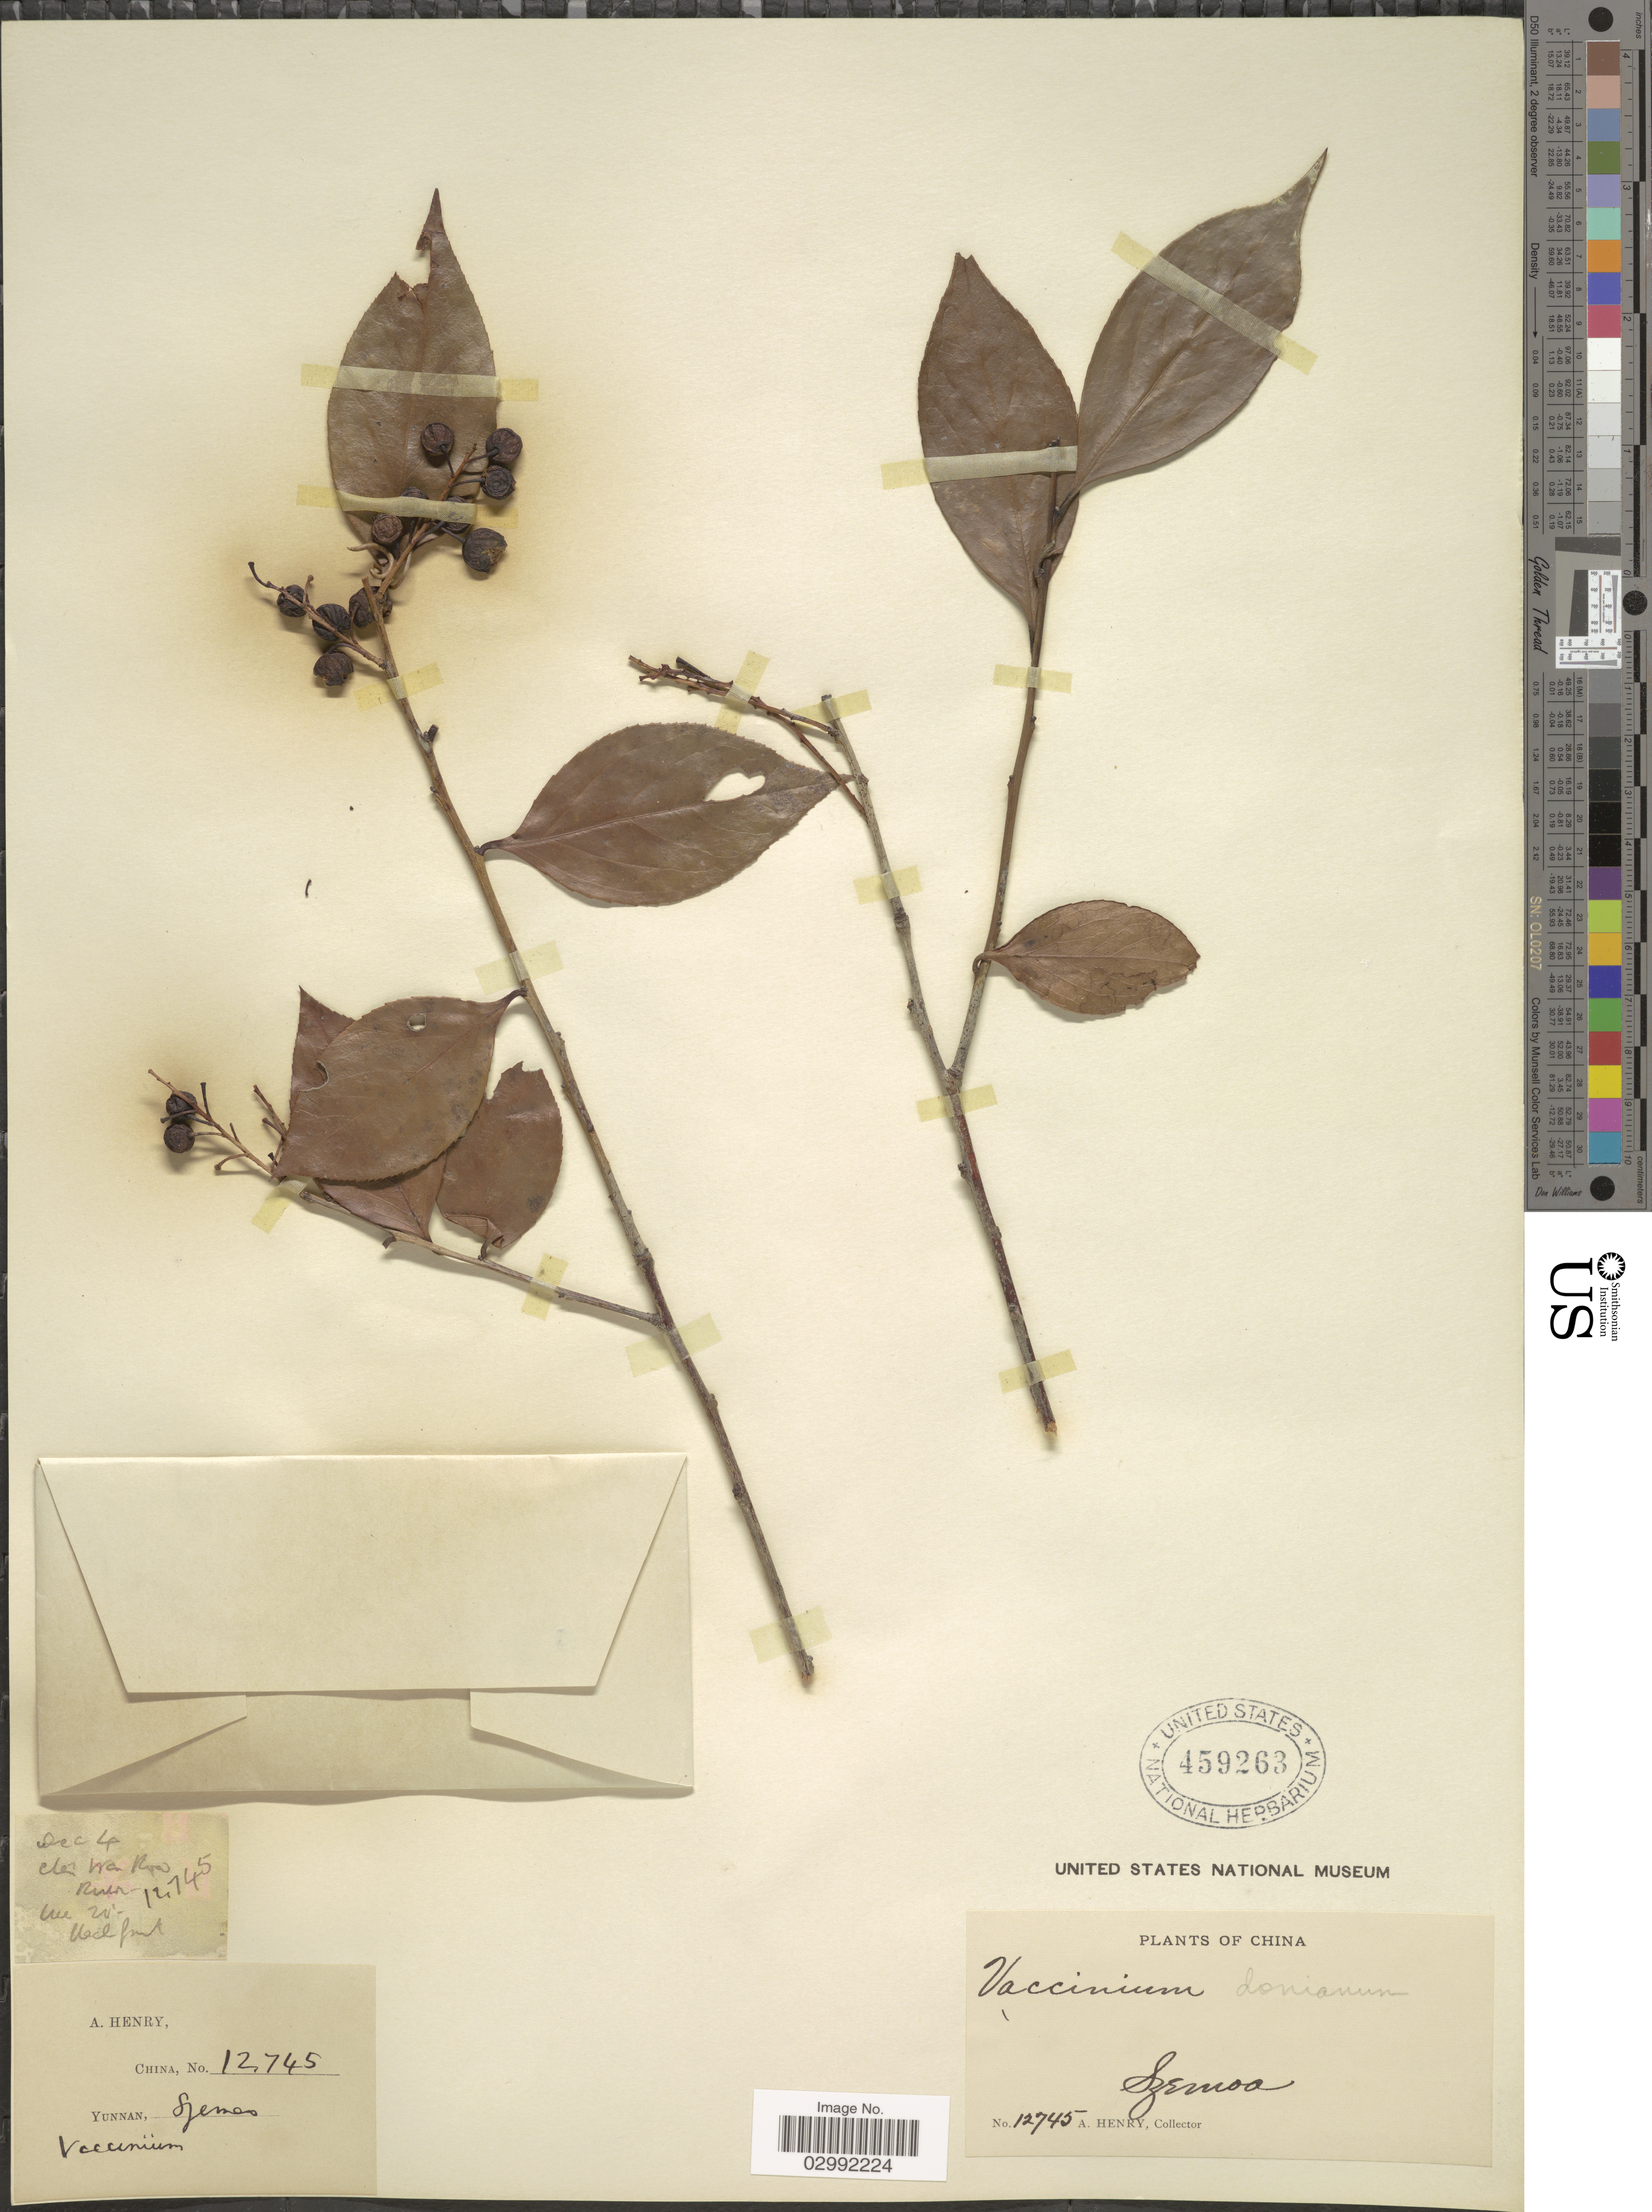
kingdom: Plantae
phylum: Tracheophyta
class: Magnoliopsida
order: Ericales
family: Ericaceae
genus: Vaccinium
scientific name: Vaccinium sprengelii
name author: (G. Don) Sleumer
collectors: A. Henry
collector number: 12745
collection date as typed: Transcribed d/m/y: /12/4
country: China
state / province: Yunnan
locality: Szemoa. [illegible text].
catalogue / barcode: US 459263